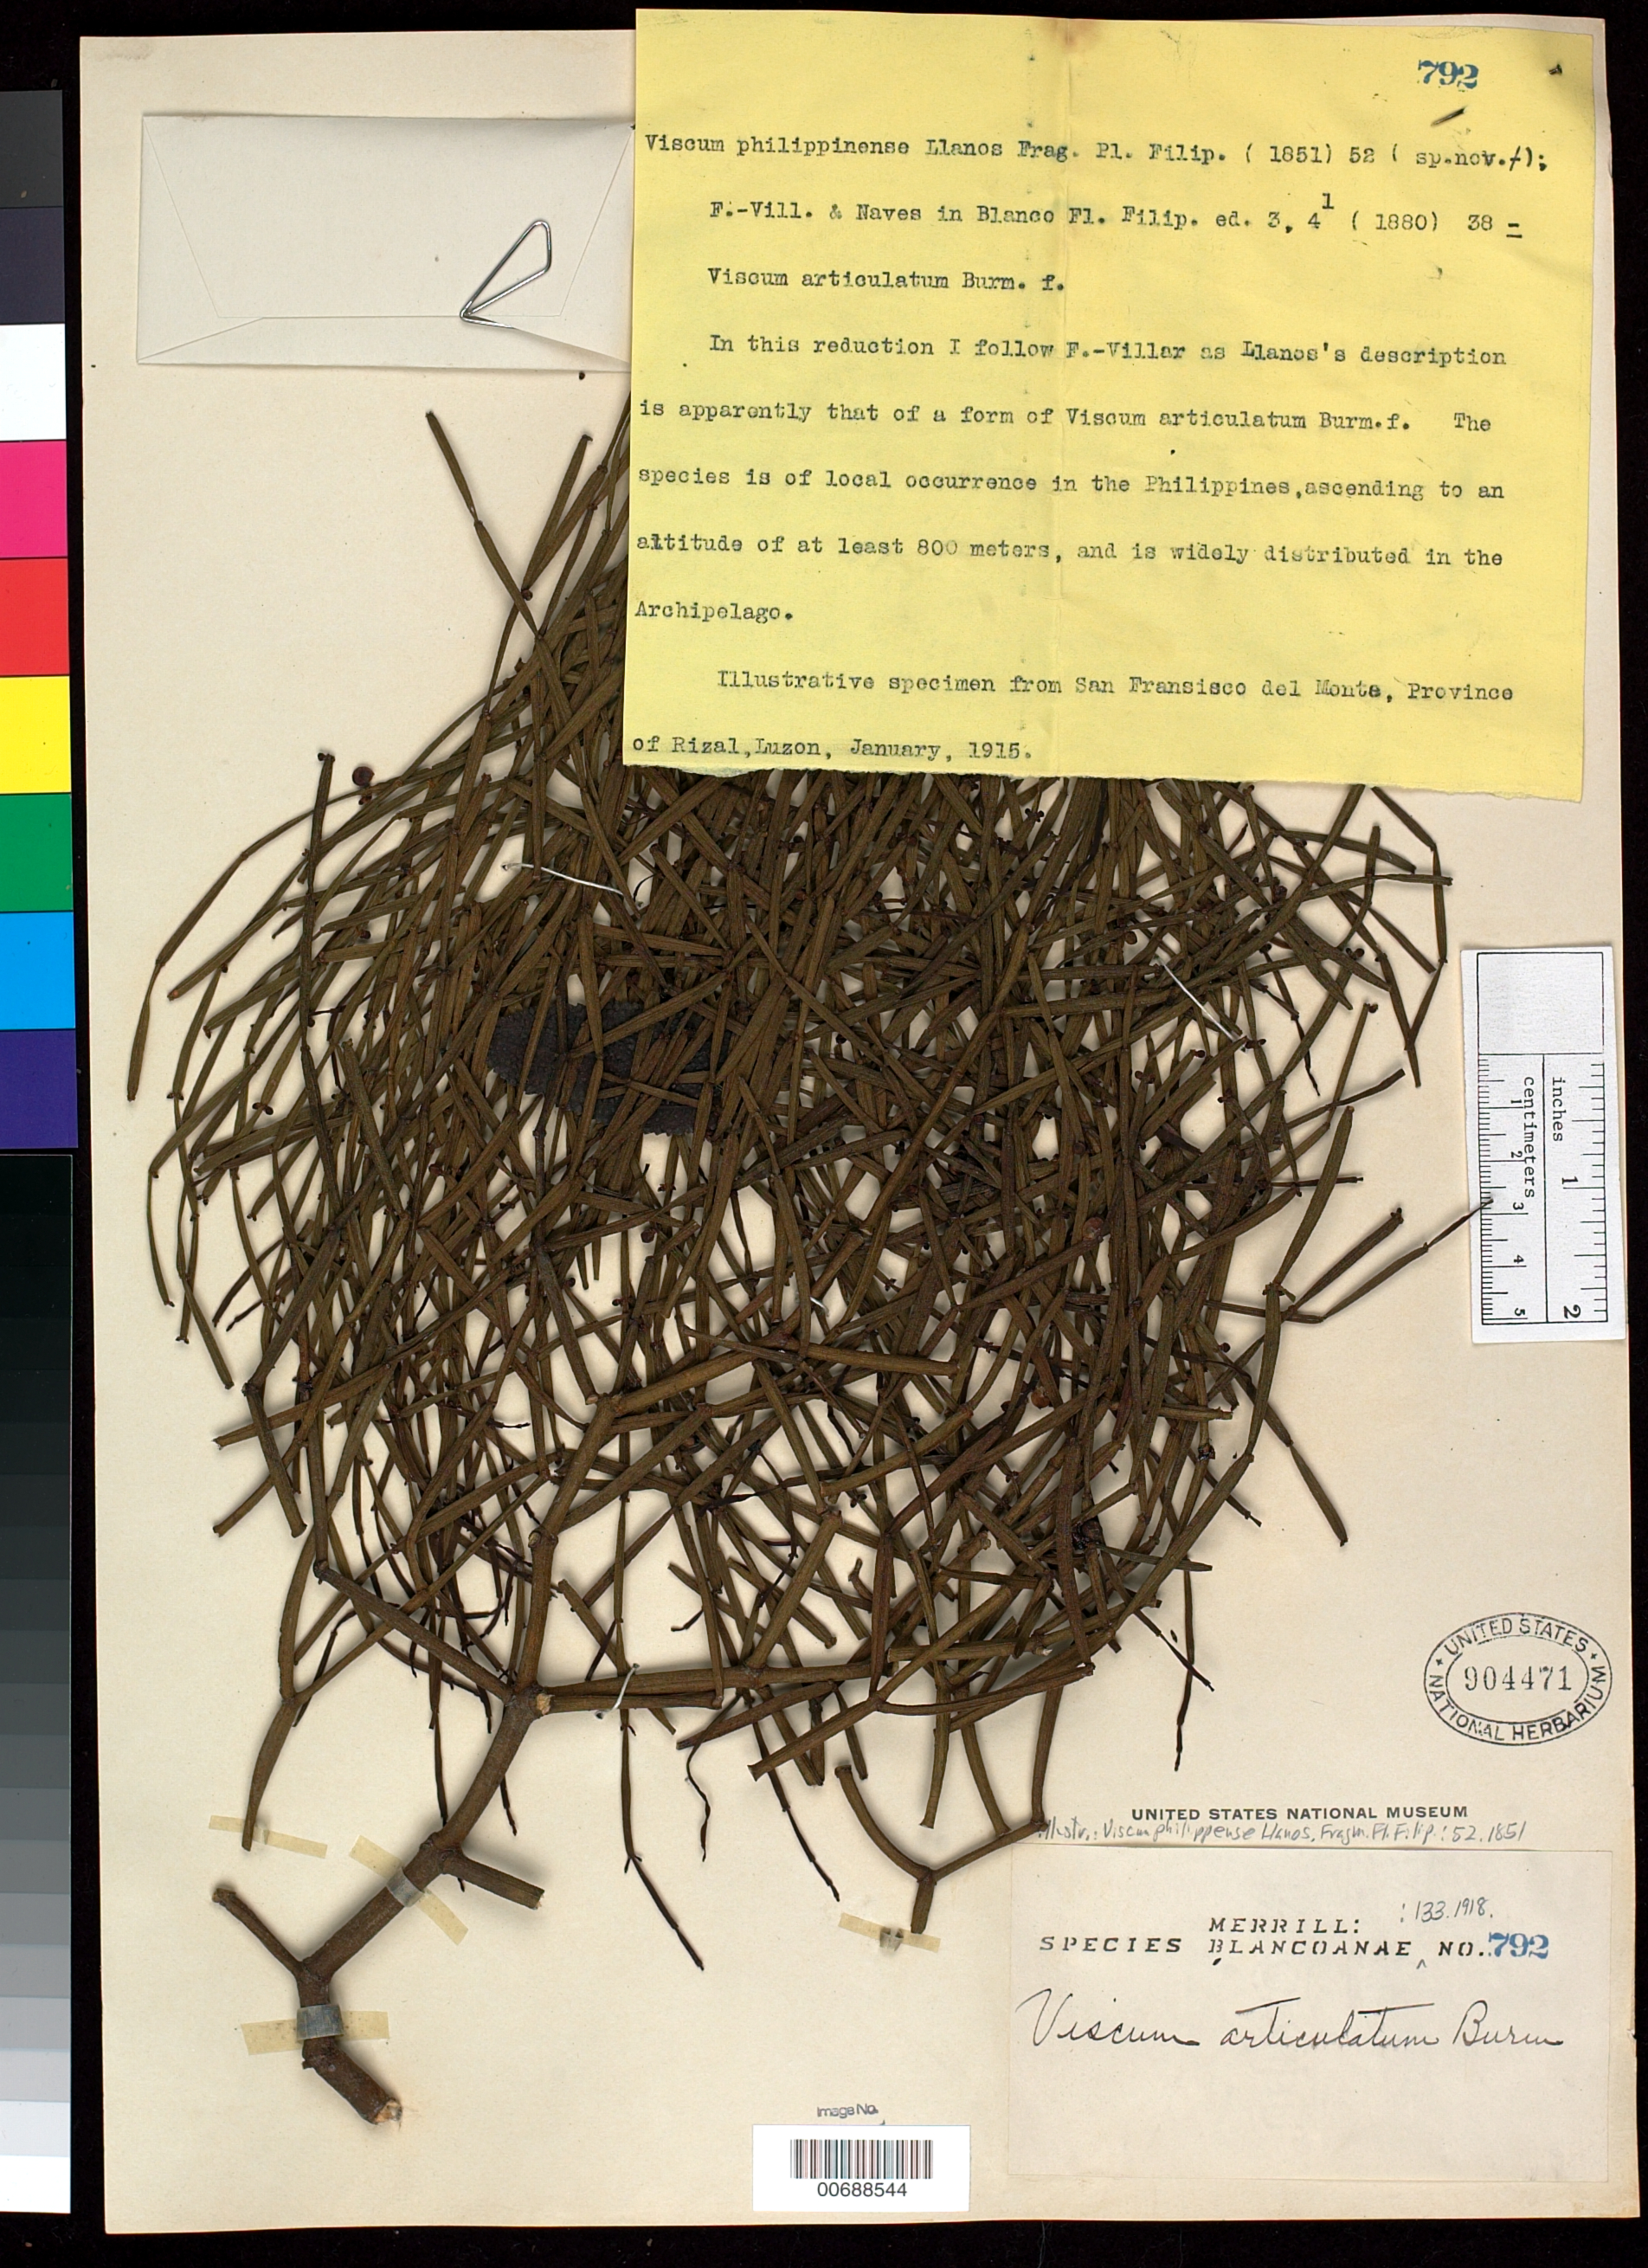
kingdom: Plantae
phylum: Tracheophyta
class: Magnoliopsida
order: Santalales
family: Viscaceae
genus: Viscum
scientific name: Viscum articulatum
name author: Burm. f.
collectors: E. D. Merrill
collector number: Sp. Blancoan. 0792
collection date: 1915-01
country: Philippines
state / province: National Capital Region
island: Luzon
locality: San Francisco del Monte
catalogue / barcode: US 904471